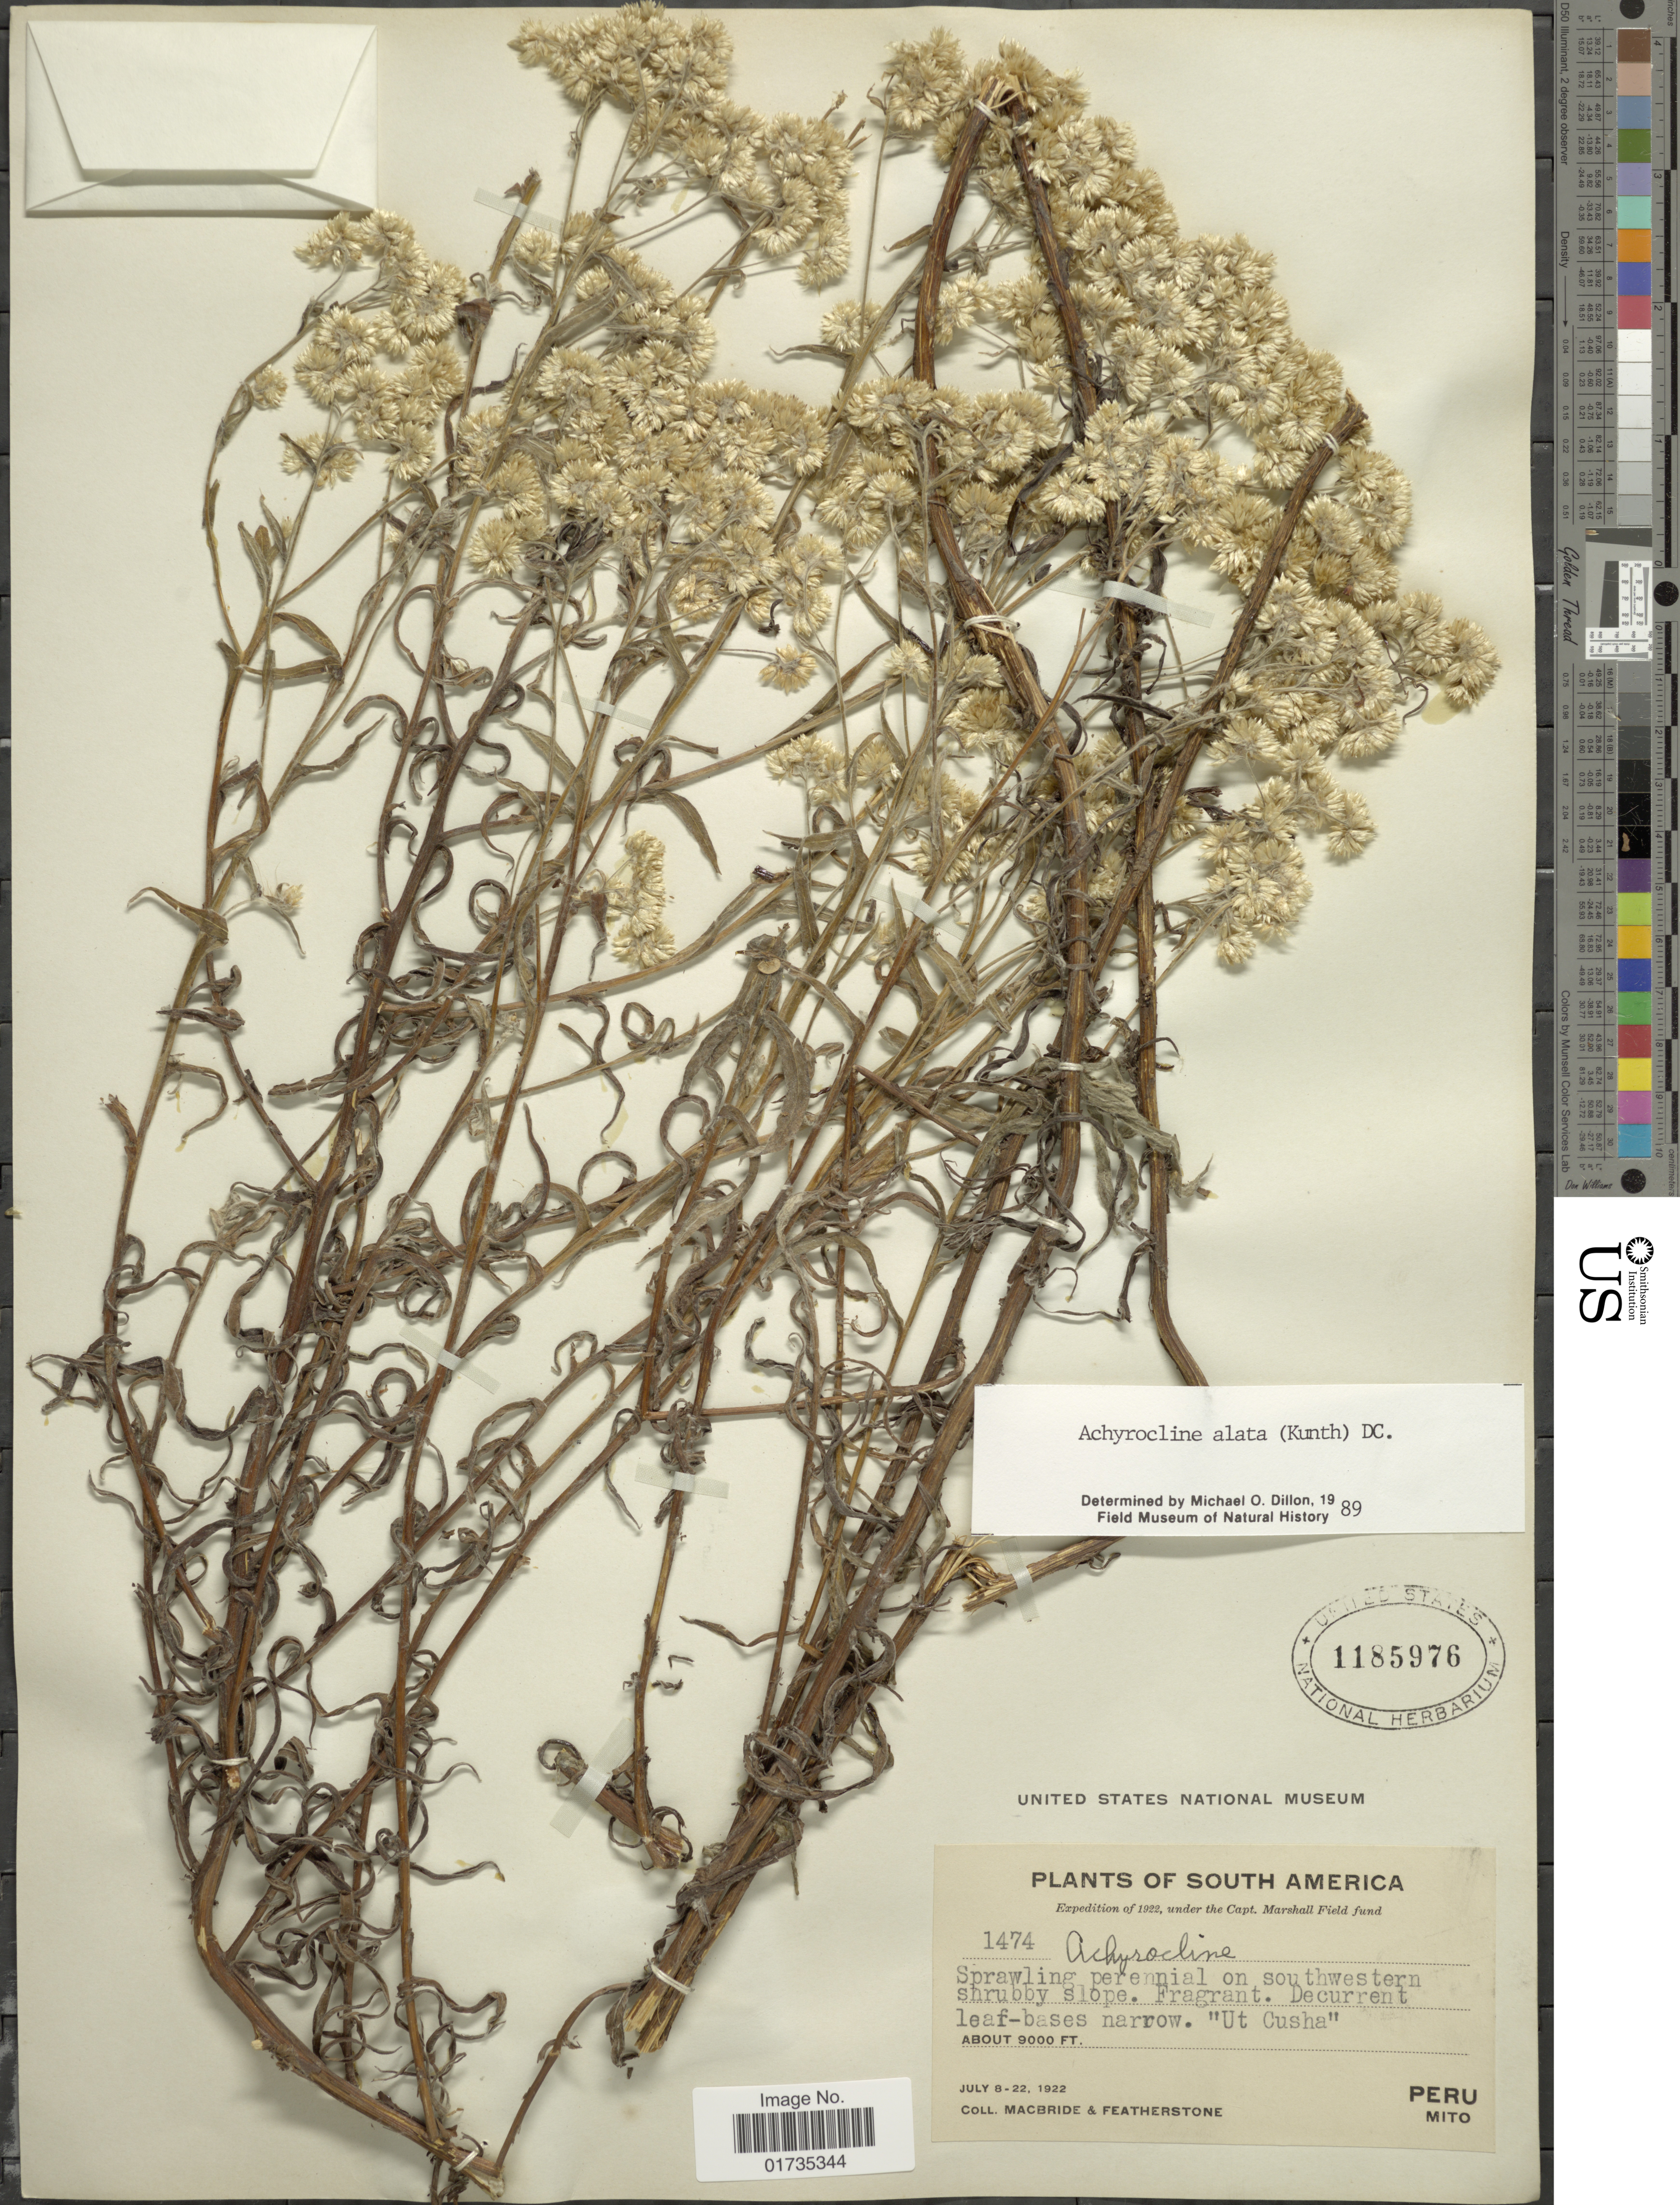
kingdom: Plantae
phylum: Tracheophyta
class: Magnoliopsida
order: Asterales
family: Asteraceae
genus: Achyrocline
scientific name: Achyrocline alata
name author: (Kunth) DC.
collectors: Macbride, -- & -. Featherstone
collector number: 1474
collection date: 1922-07-08/1922-07-22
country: Peru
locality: Peru. Mito. Sprawling perennial on southwestern shrubby slope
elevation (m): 2743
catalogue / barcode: US 1185976